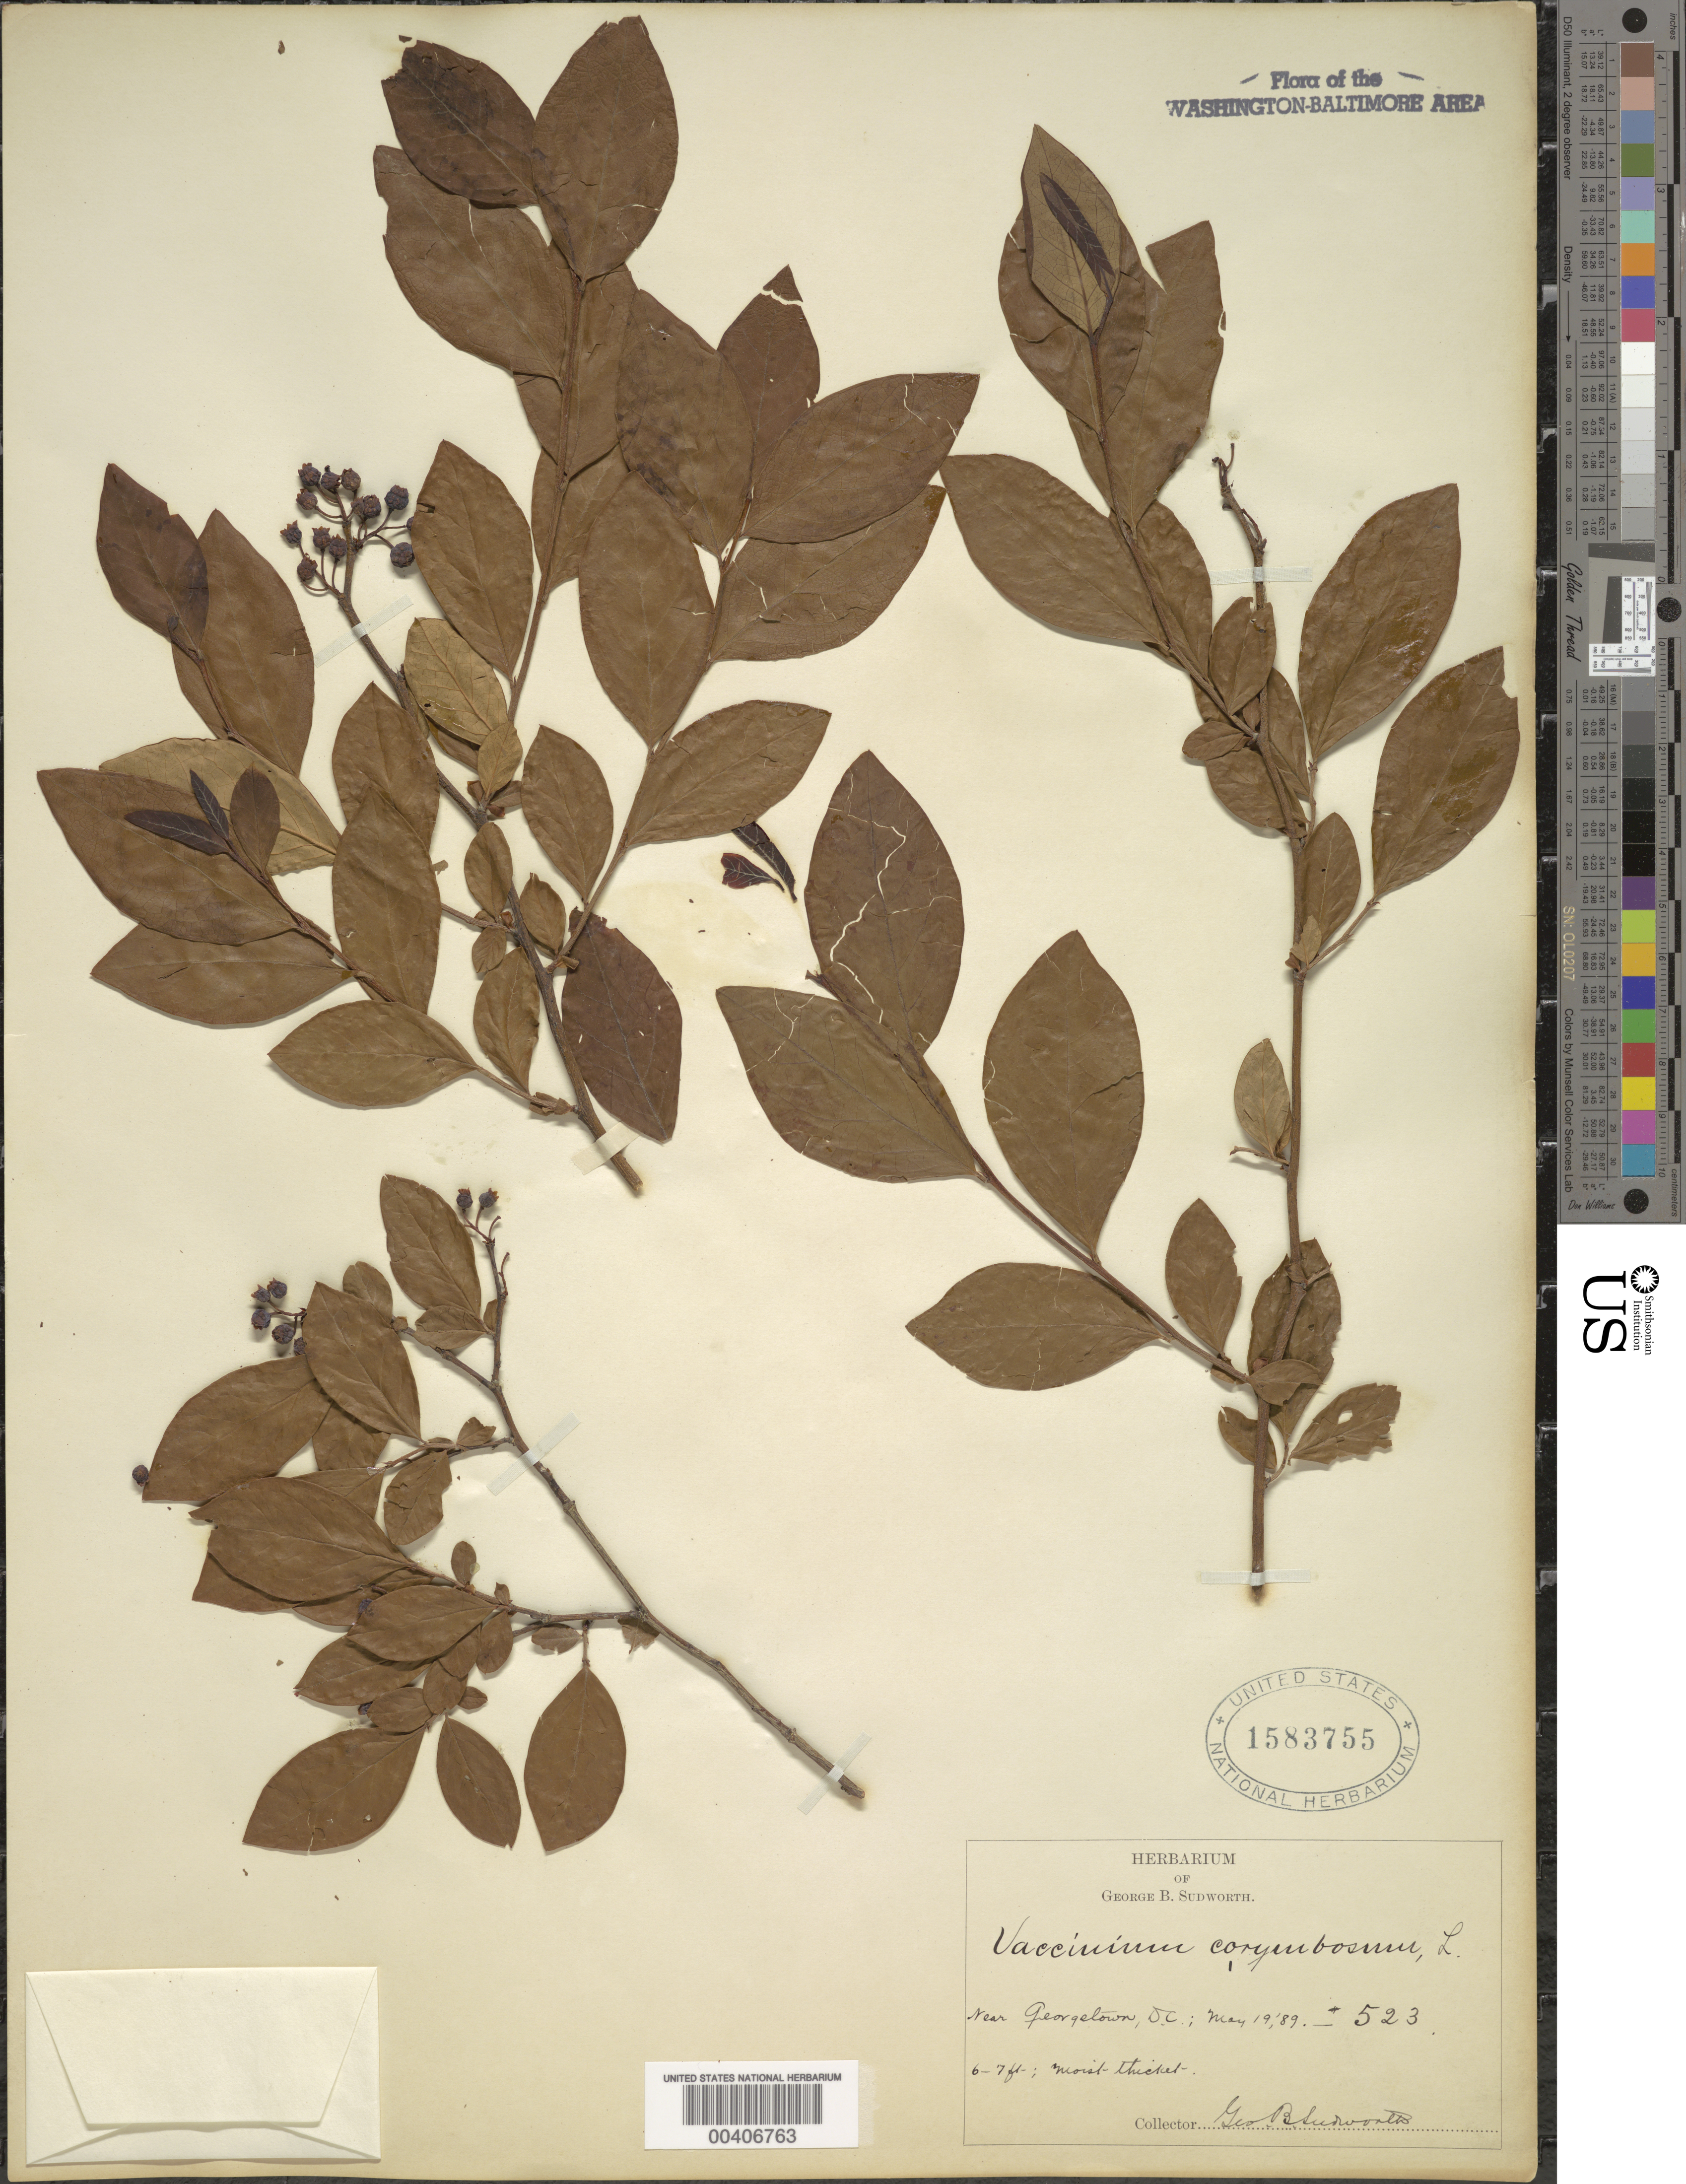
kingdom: Plantae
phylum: Tracheophyta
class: Magnoliopsida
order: Ericales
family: Ericaceae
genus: Vaccinium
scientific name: Vaccinium corymbosum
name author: L.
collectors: G. B. Sudworth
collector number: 523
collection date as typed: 19 May 1889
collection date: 1889-05-19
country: United States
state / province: District of Columbia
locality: Georgetown vicinity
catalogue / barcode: US 1583755